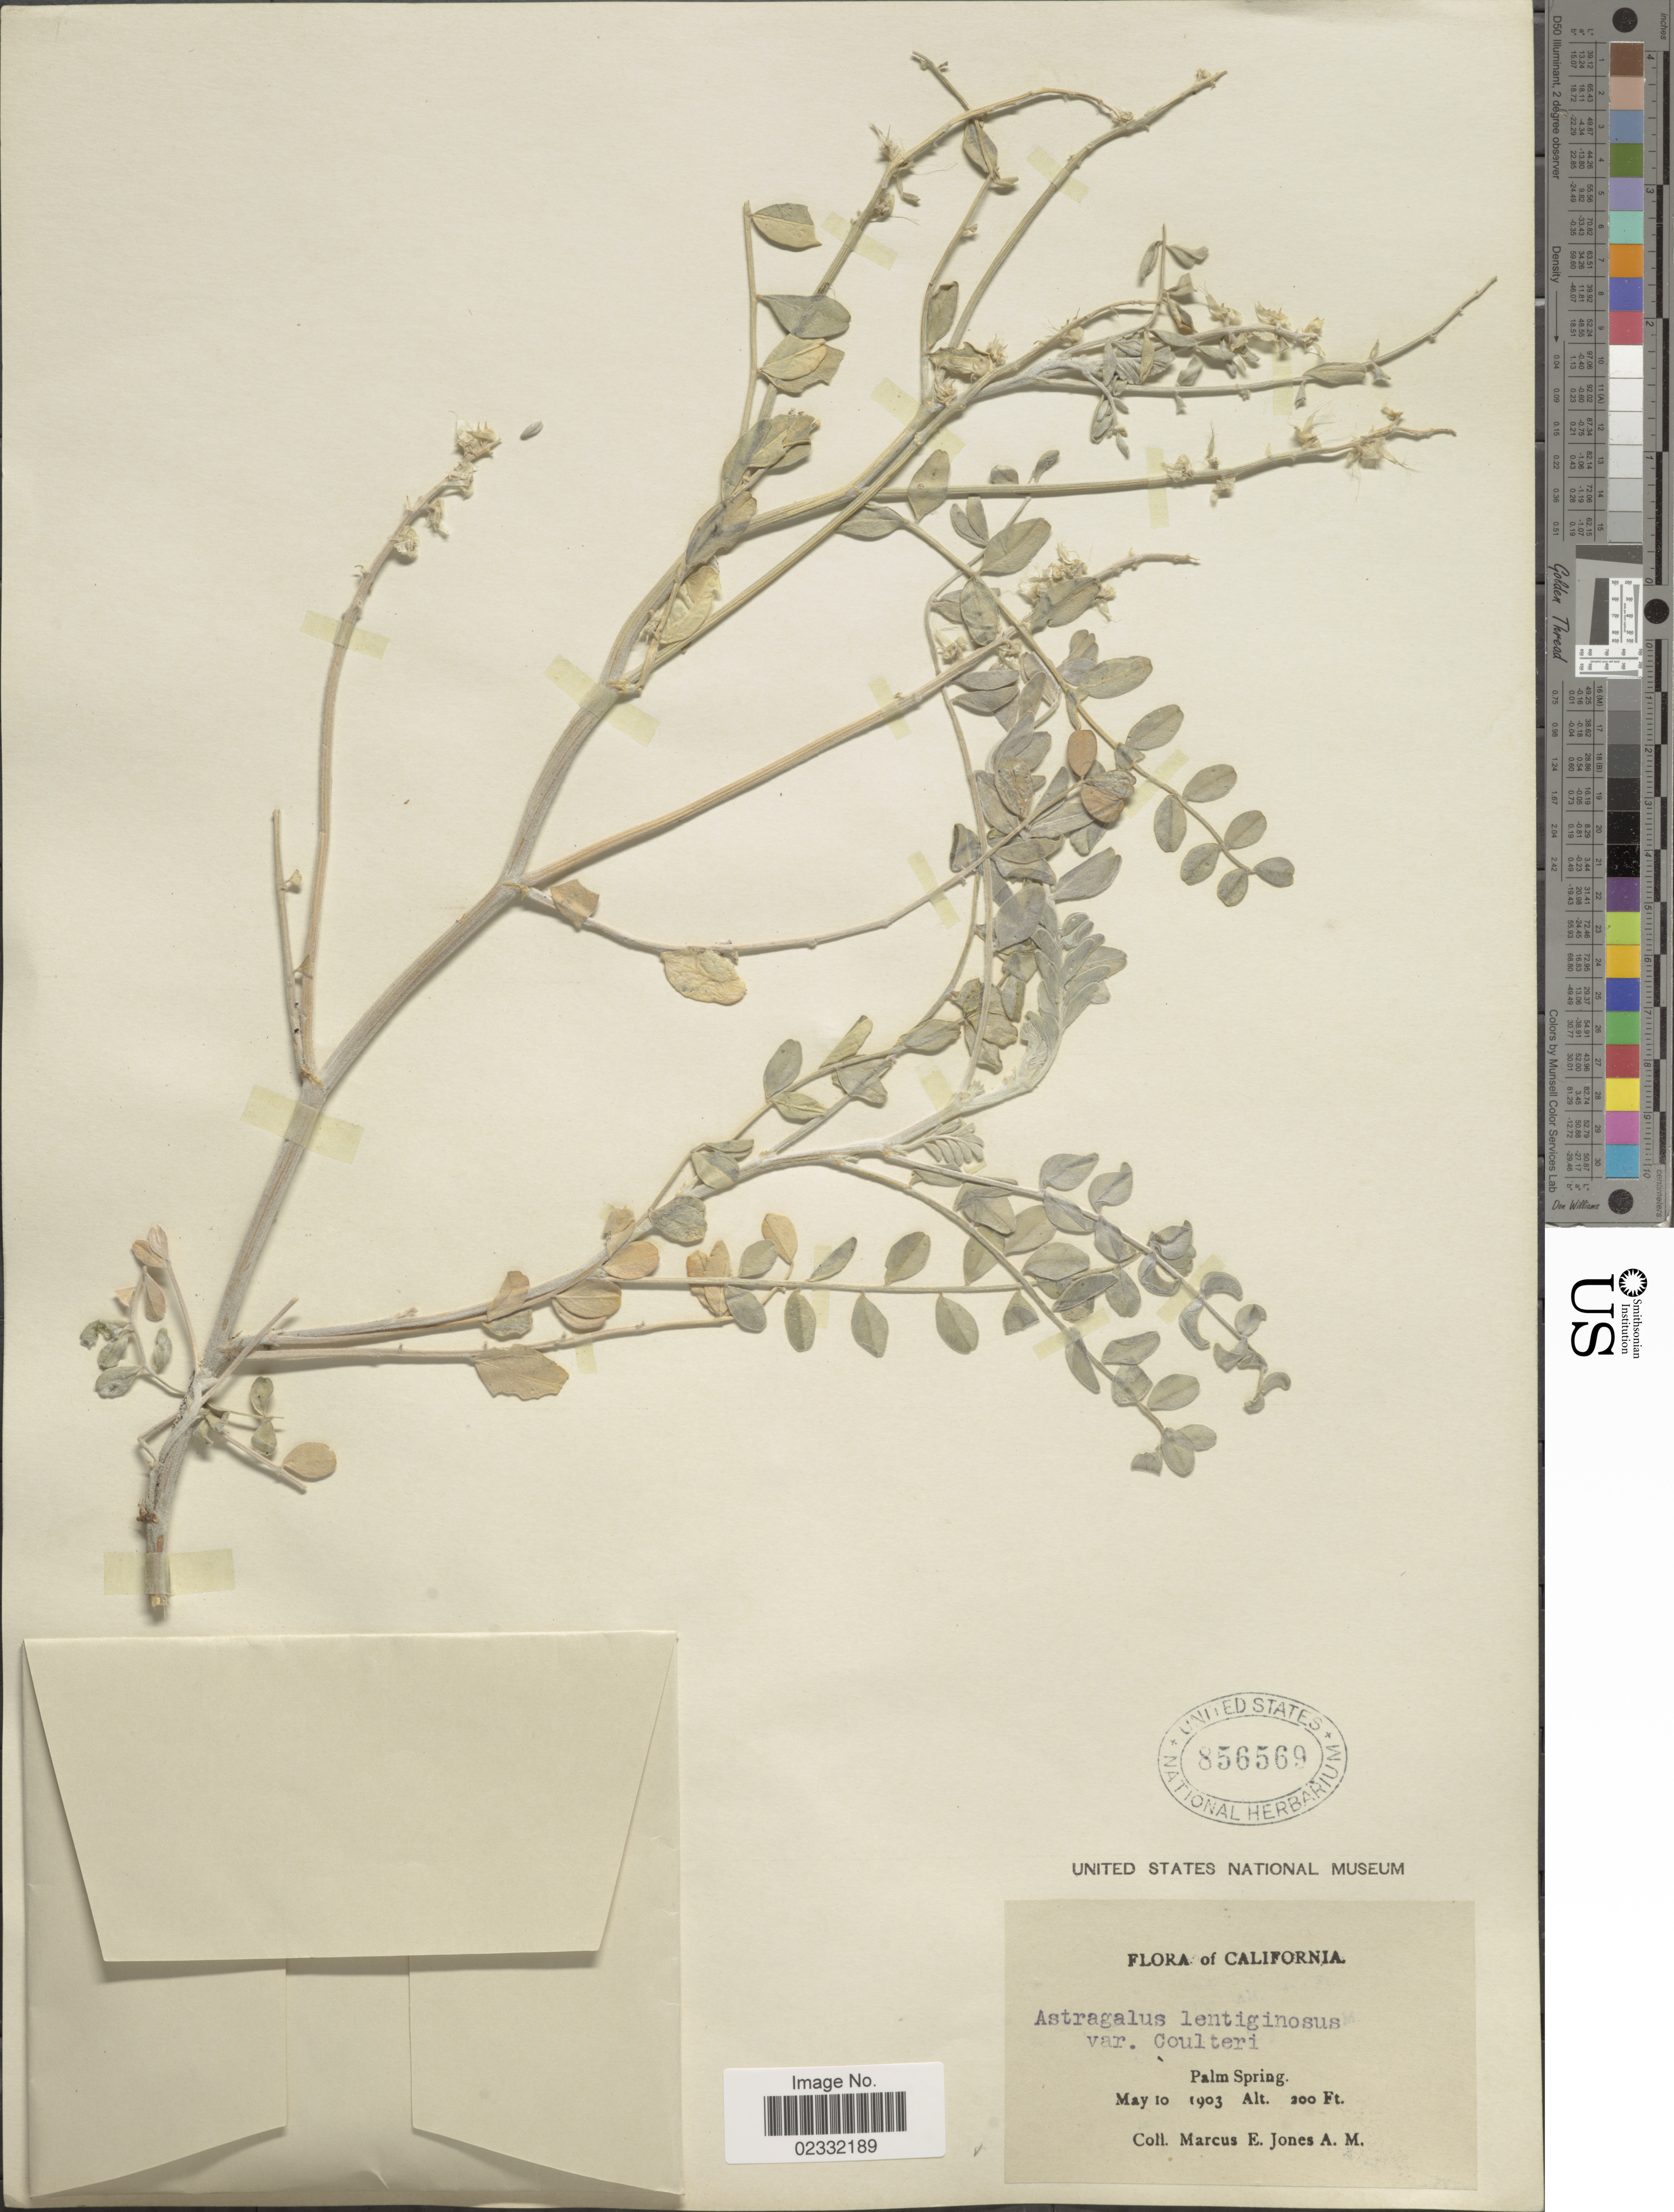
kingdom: Plantae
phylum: Tracheophyta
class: Magnoliopsida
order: Fabales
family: Fabaceae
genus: Astragalus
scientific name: Astragalus lentiginosus var. coulteri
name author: M.E. Jones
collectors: M. E. Jones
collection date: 1903-05-10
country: United States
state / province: California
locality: Palm Spring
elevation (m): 61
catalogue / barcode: US 856569